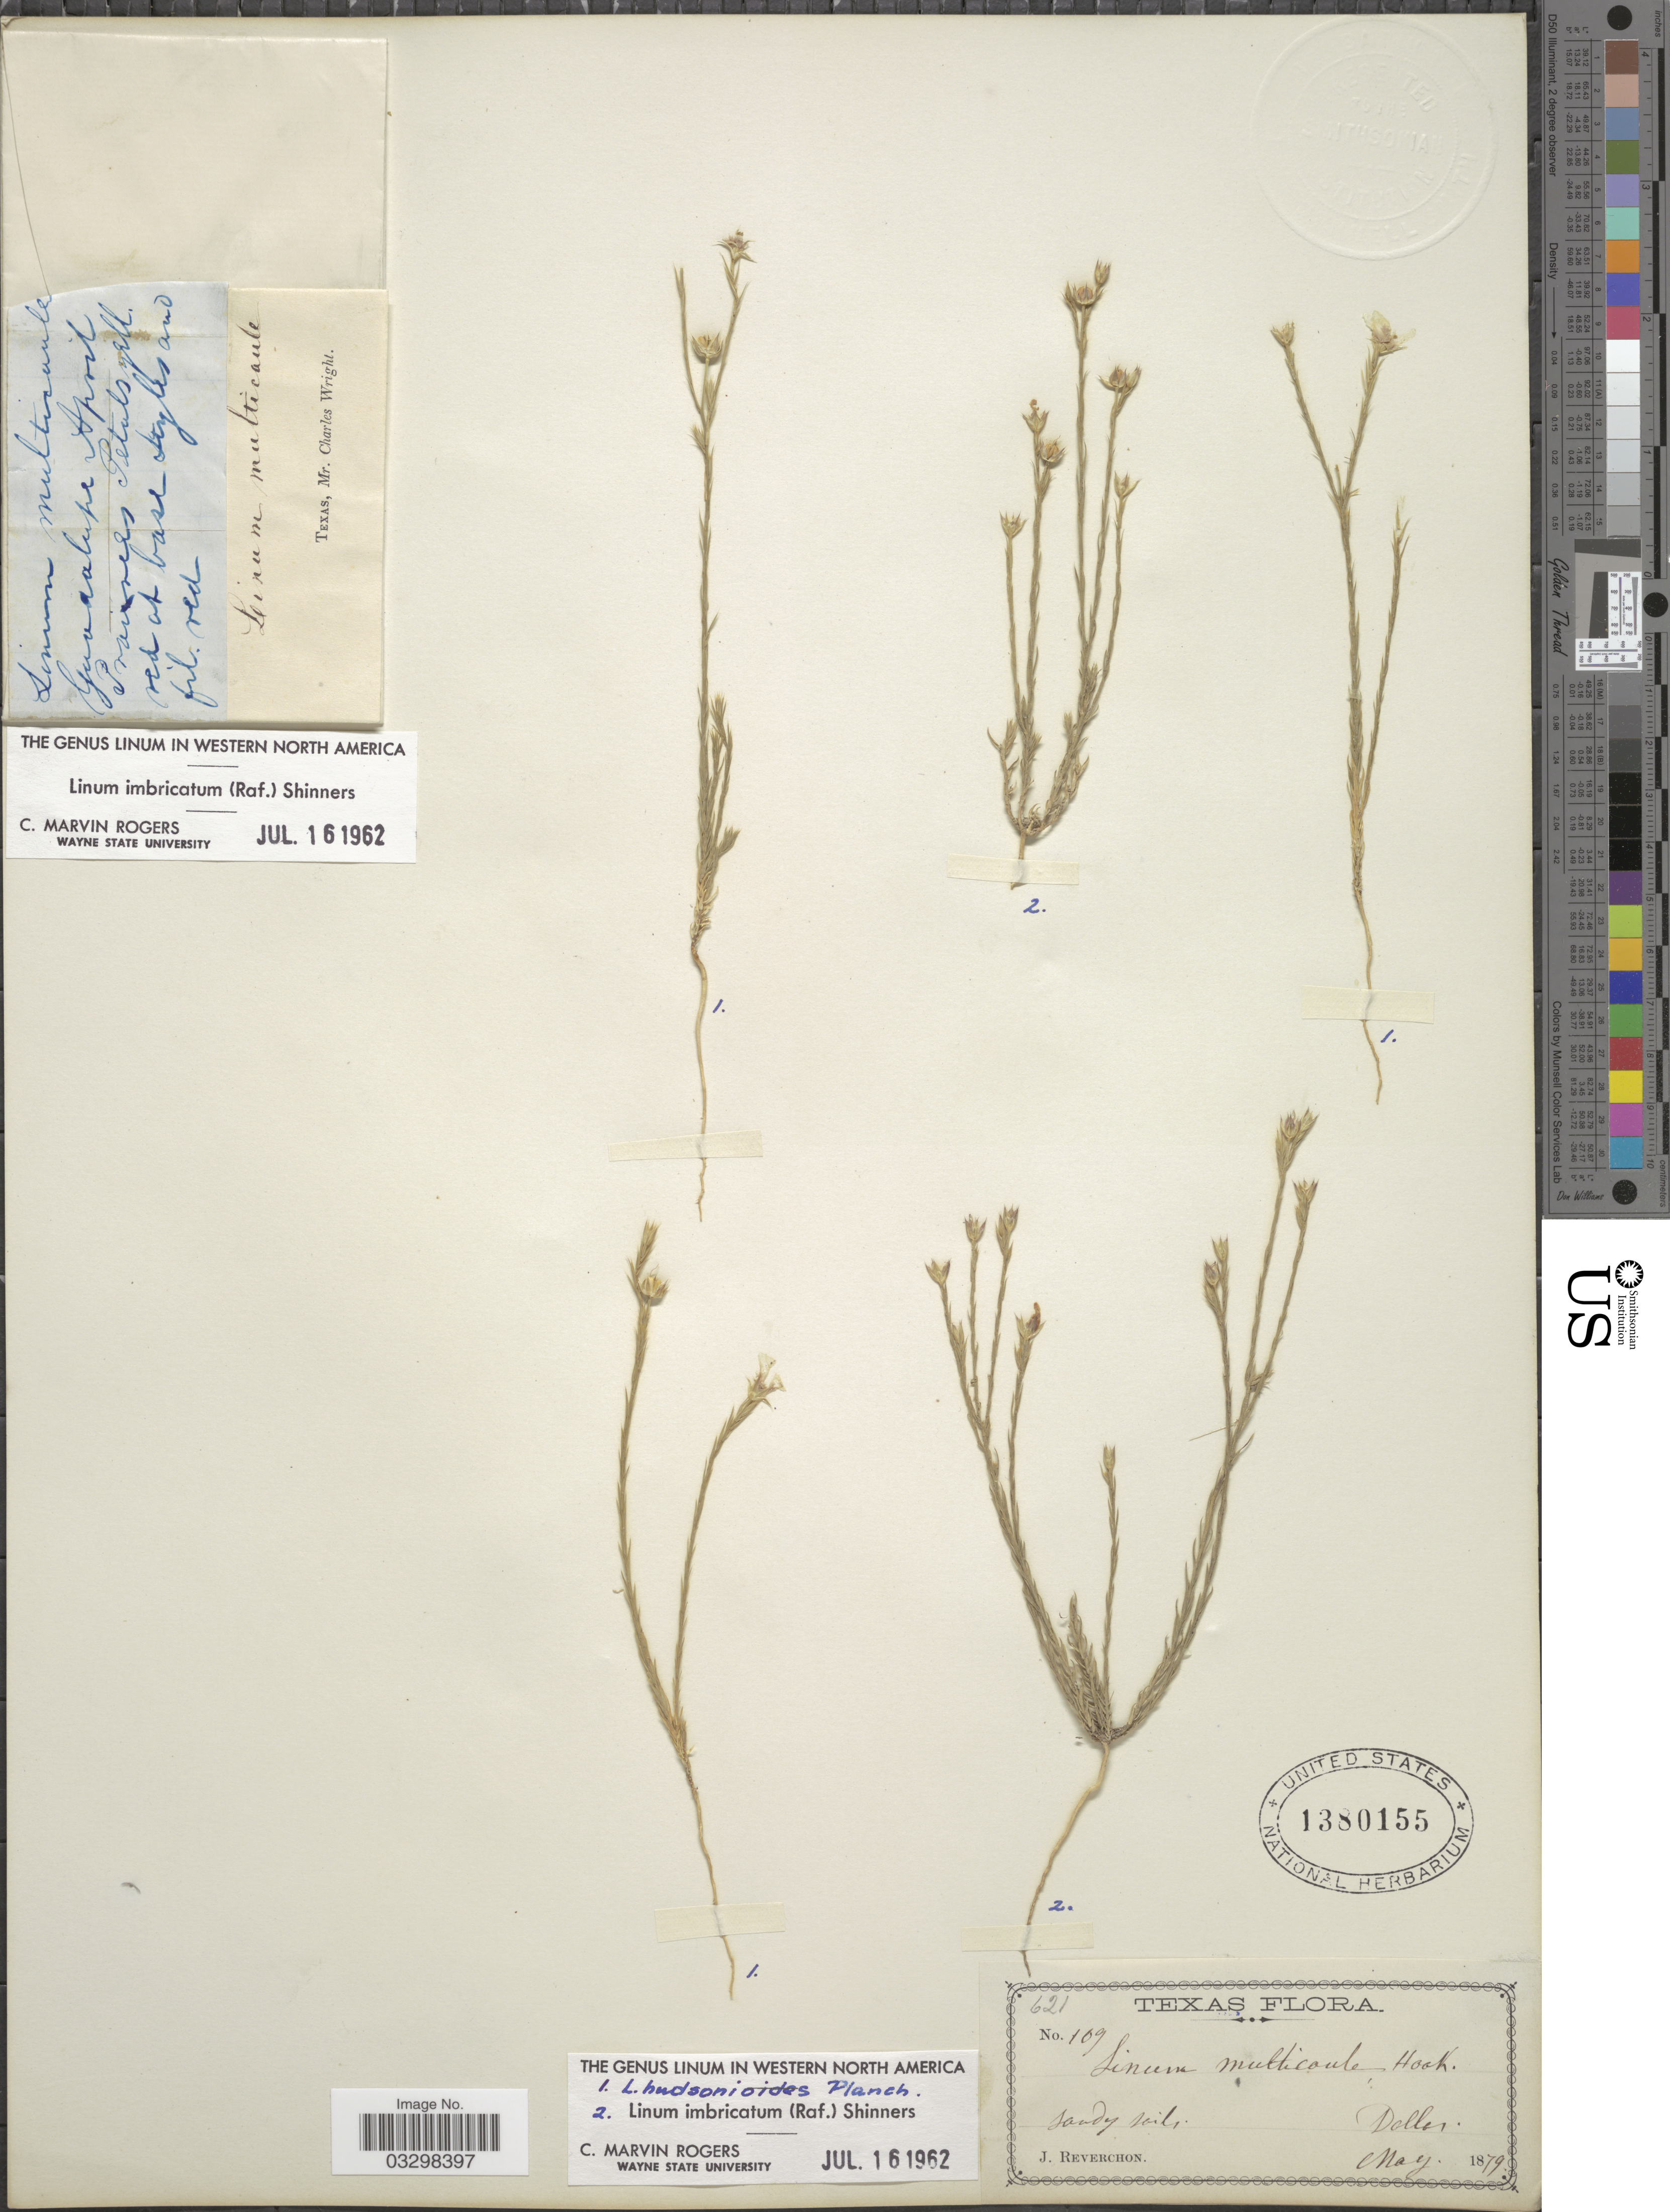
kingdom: Plantae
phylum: Tracheophyta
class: Magnoliopsida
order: Malpighiales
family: Linaceae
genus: Linum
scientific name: Linum imbricatum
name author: (Raf.) Shinners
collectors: J. Reverchon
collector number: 621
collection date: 1879-05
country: United States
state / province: Texas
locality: Dallas.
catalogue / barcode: US 1380155